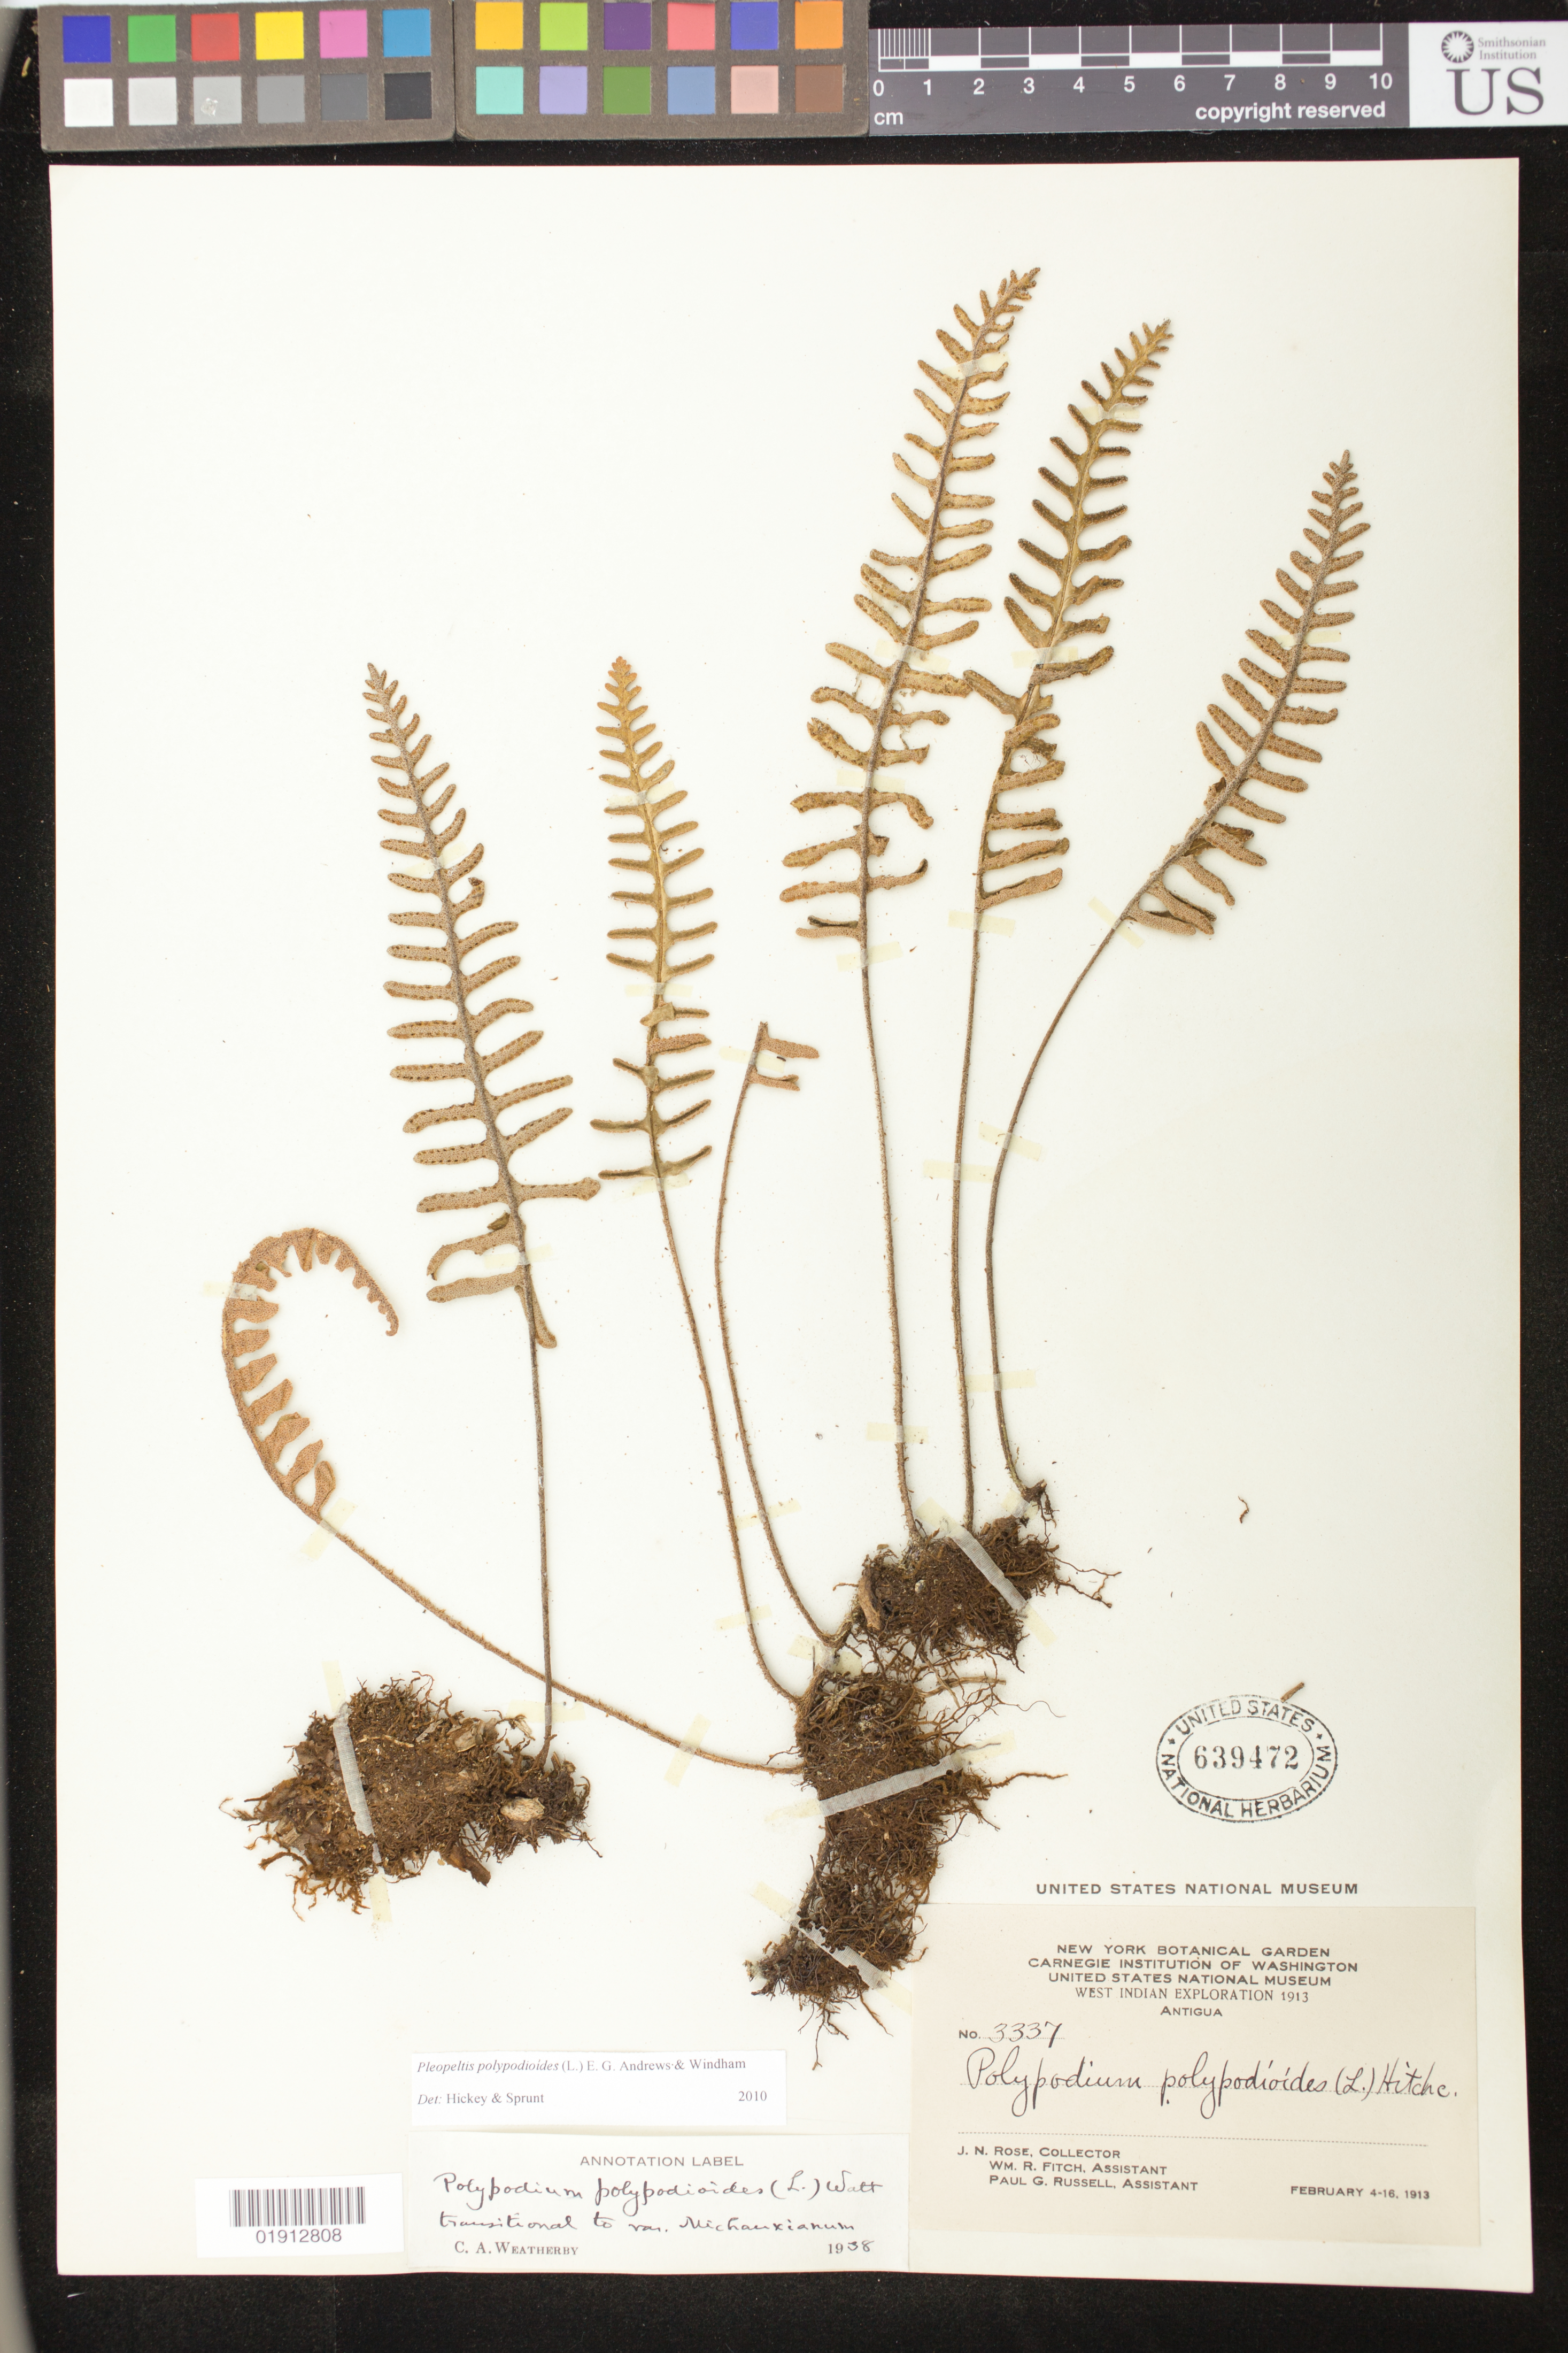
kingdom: Plantae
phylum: Tracheophyta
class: Polypodiopsida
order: Polypodiales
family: Polypodiaceae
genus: Pleopeltis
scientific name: Pleopeltis polypodioides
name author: (L.) E.G. Andrews & Windham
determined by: Hickey, R. J.; Sprunt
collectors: J. N. Rose, W. R. Fitch & P. G. Russell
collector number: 3337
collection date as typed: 04 Feb 1913 to 16 Feb 1913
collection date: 1913-02-04/1913-02-16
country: Anguilla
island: Anguilla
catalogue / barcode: US 639472